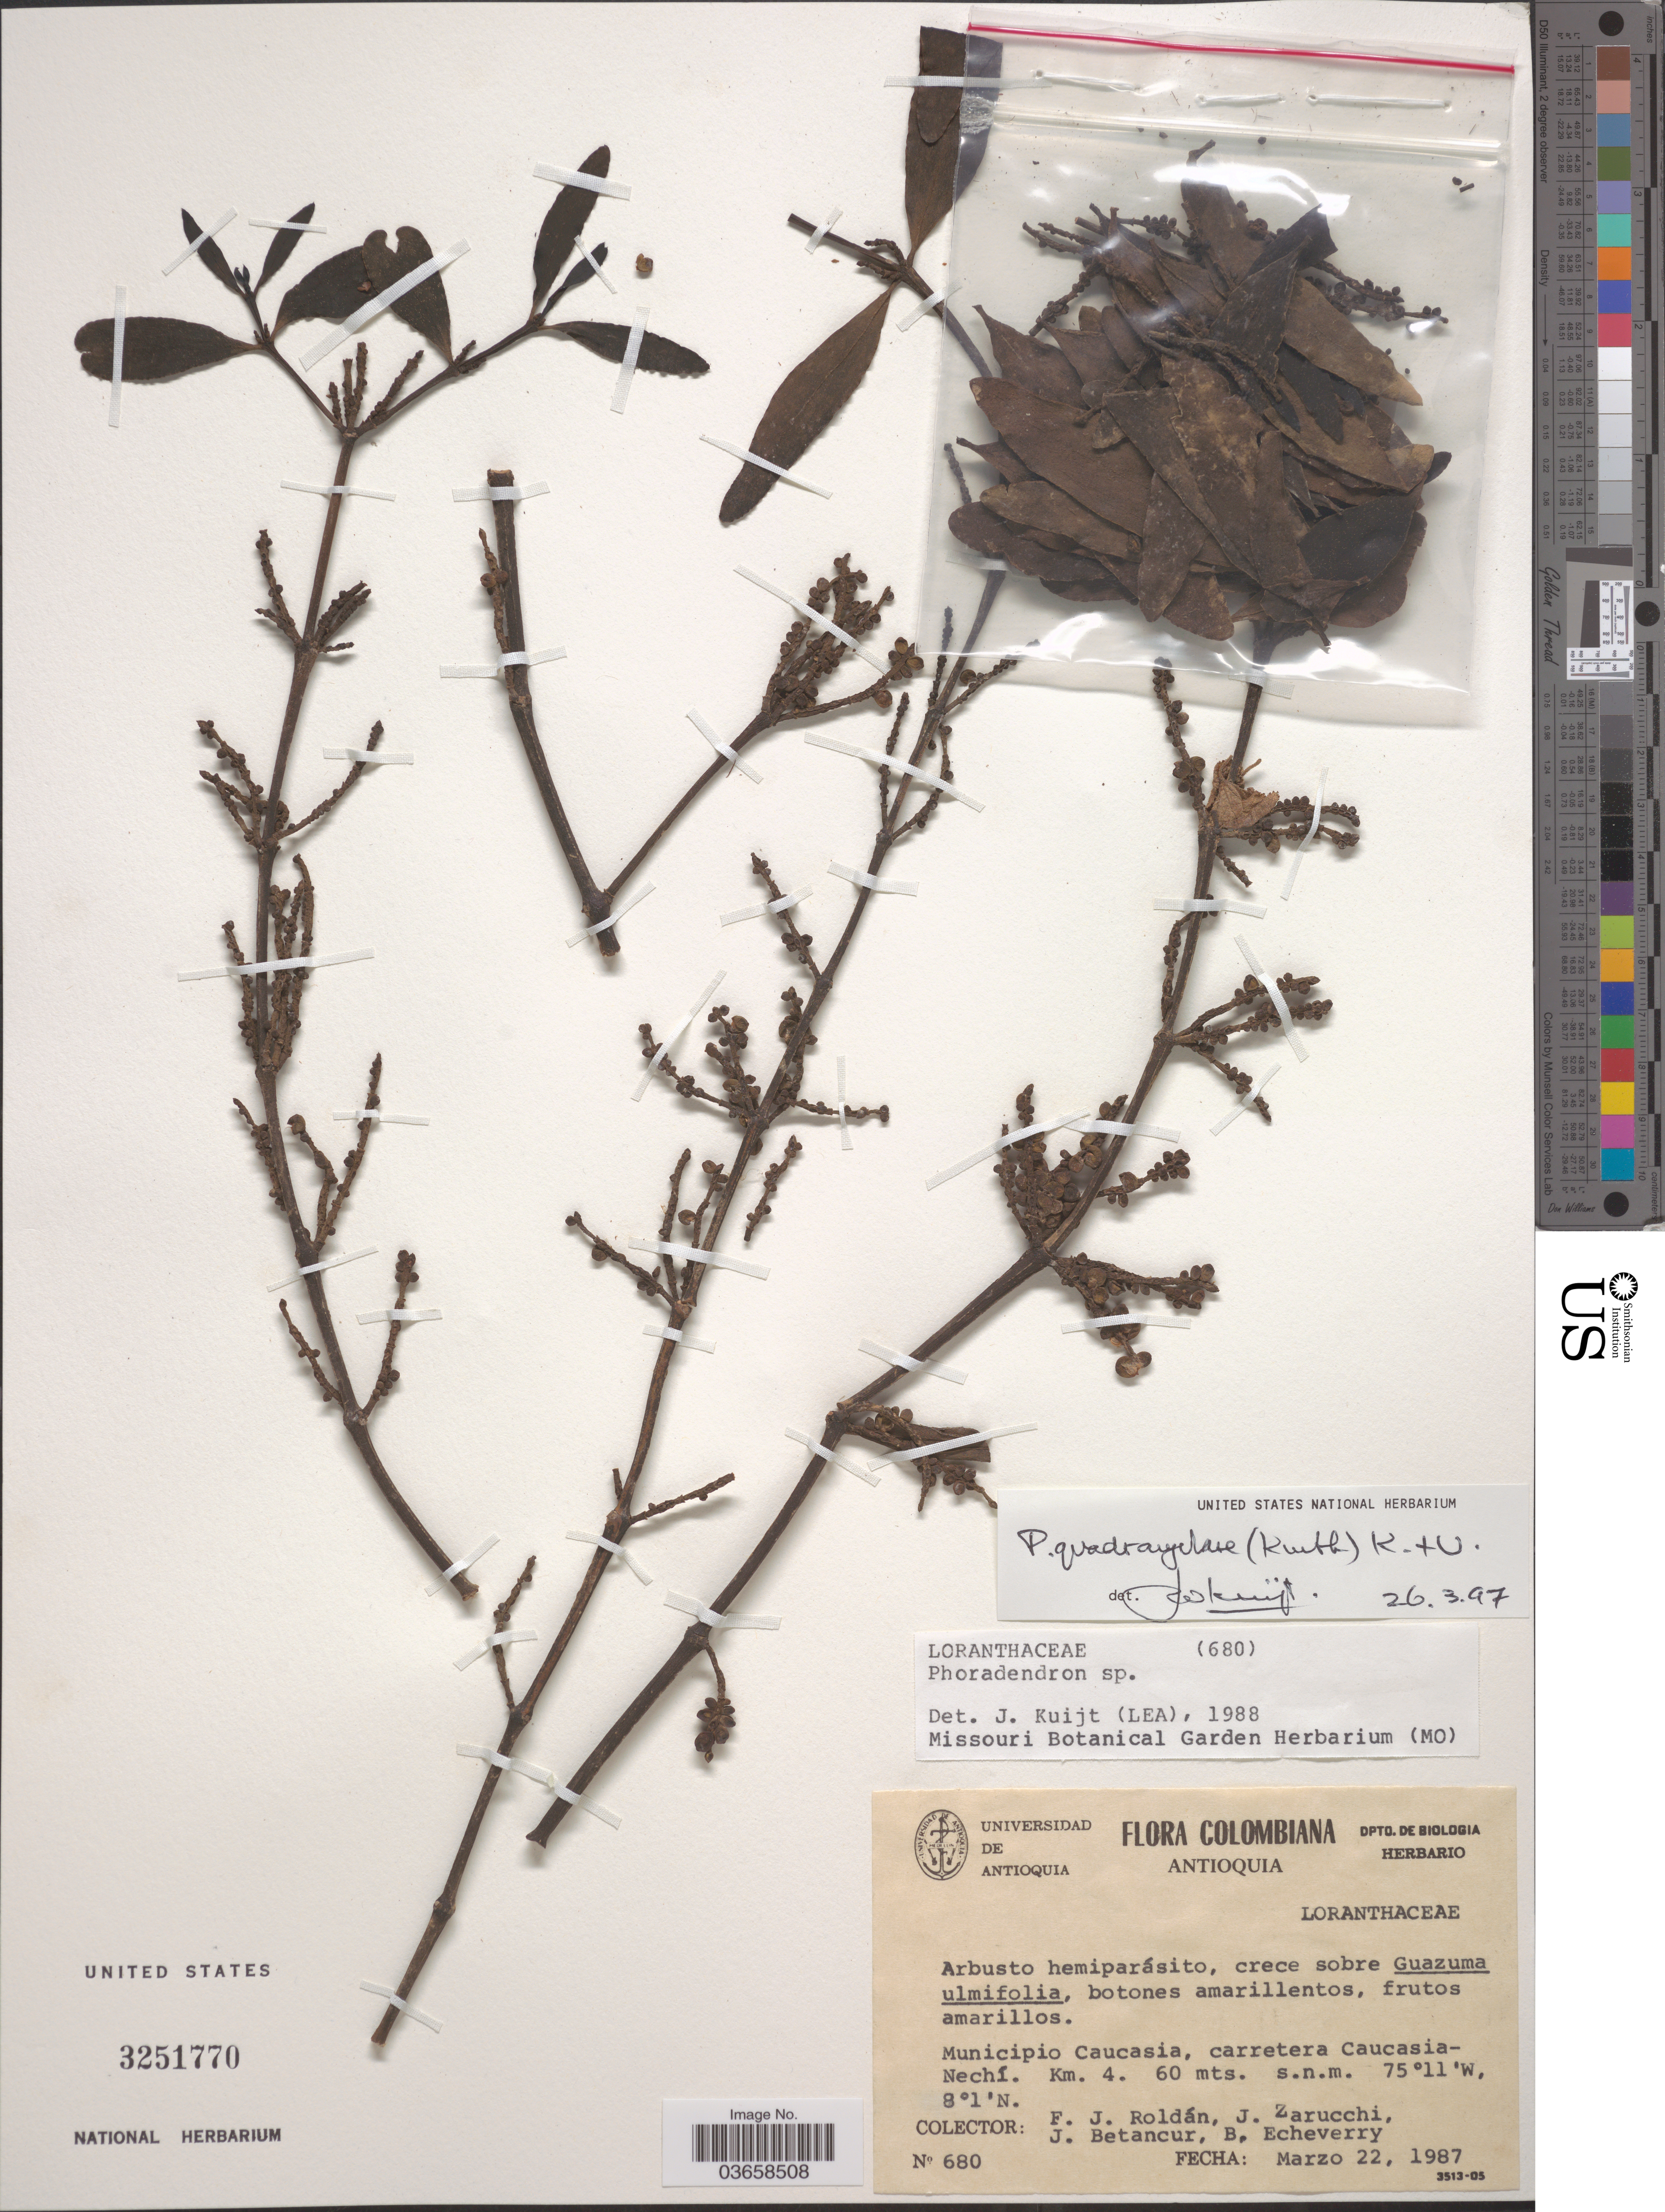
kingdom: Plantae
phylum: Tracheophyta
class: Magnoliopsida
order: Santalales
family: Viscaceae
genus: Phoradendron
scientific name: Phoradendron quadrangulare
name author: (Kunth) Griseb.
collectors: F. J. Roldán, J. L. Zarucchi, J. Betancur & B. Echeverry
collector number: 680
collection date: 1987-03-22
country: Colombia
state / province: Antioquia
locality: Municipio Caucasia, carretera Caucasia-Nechí. Km. 4.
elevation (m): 60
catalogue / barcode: US 3251770